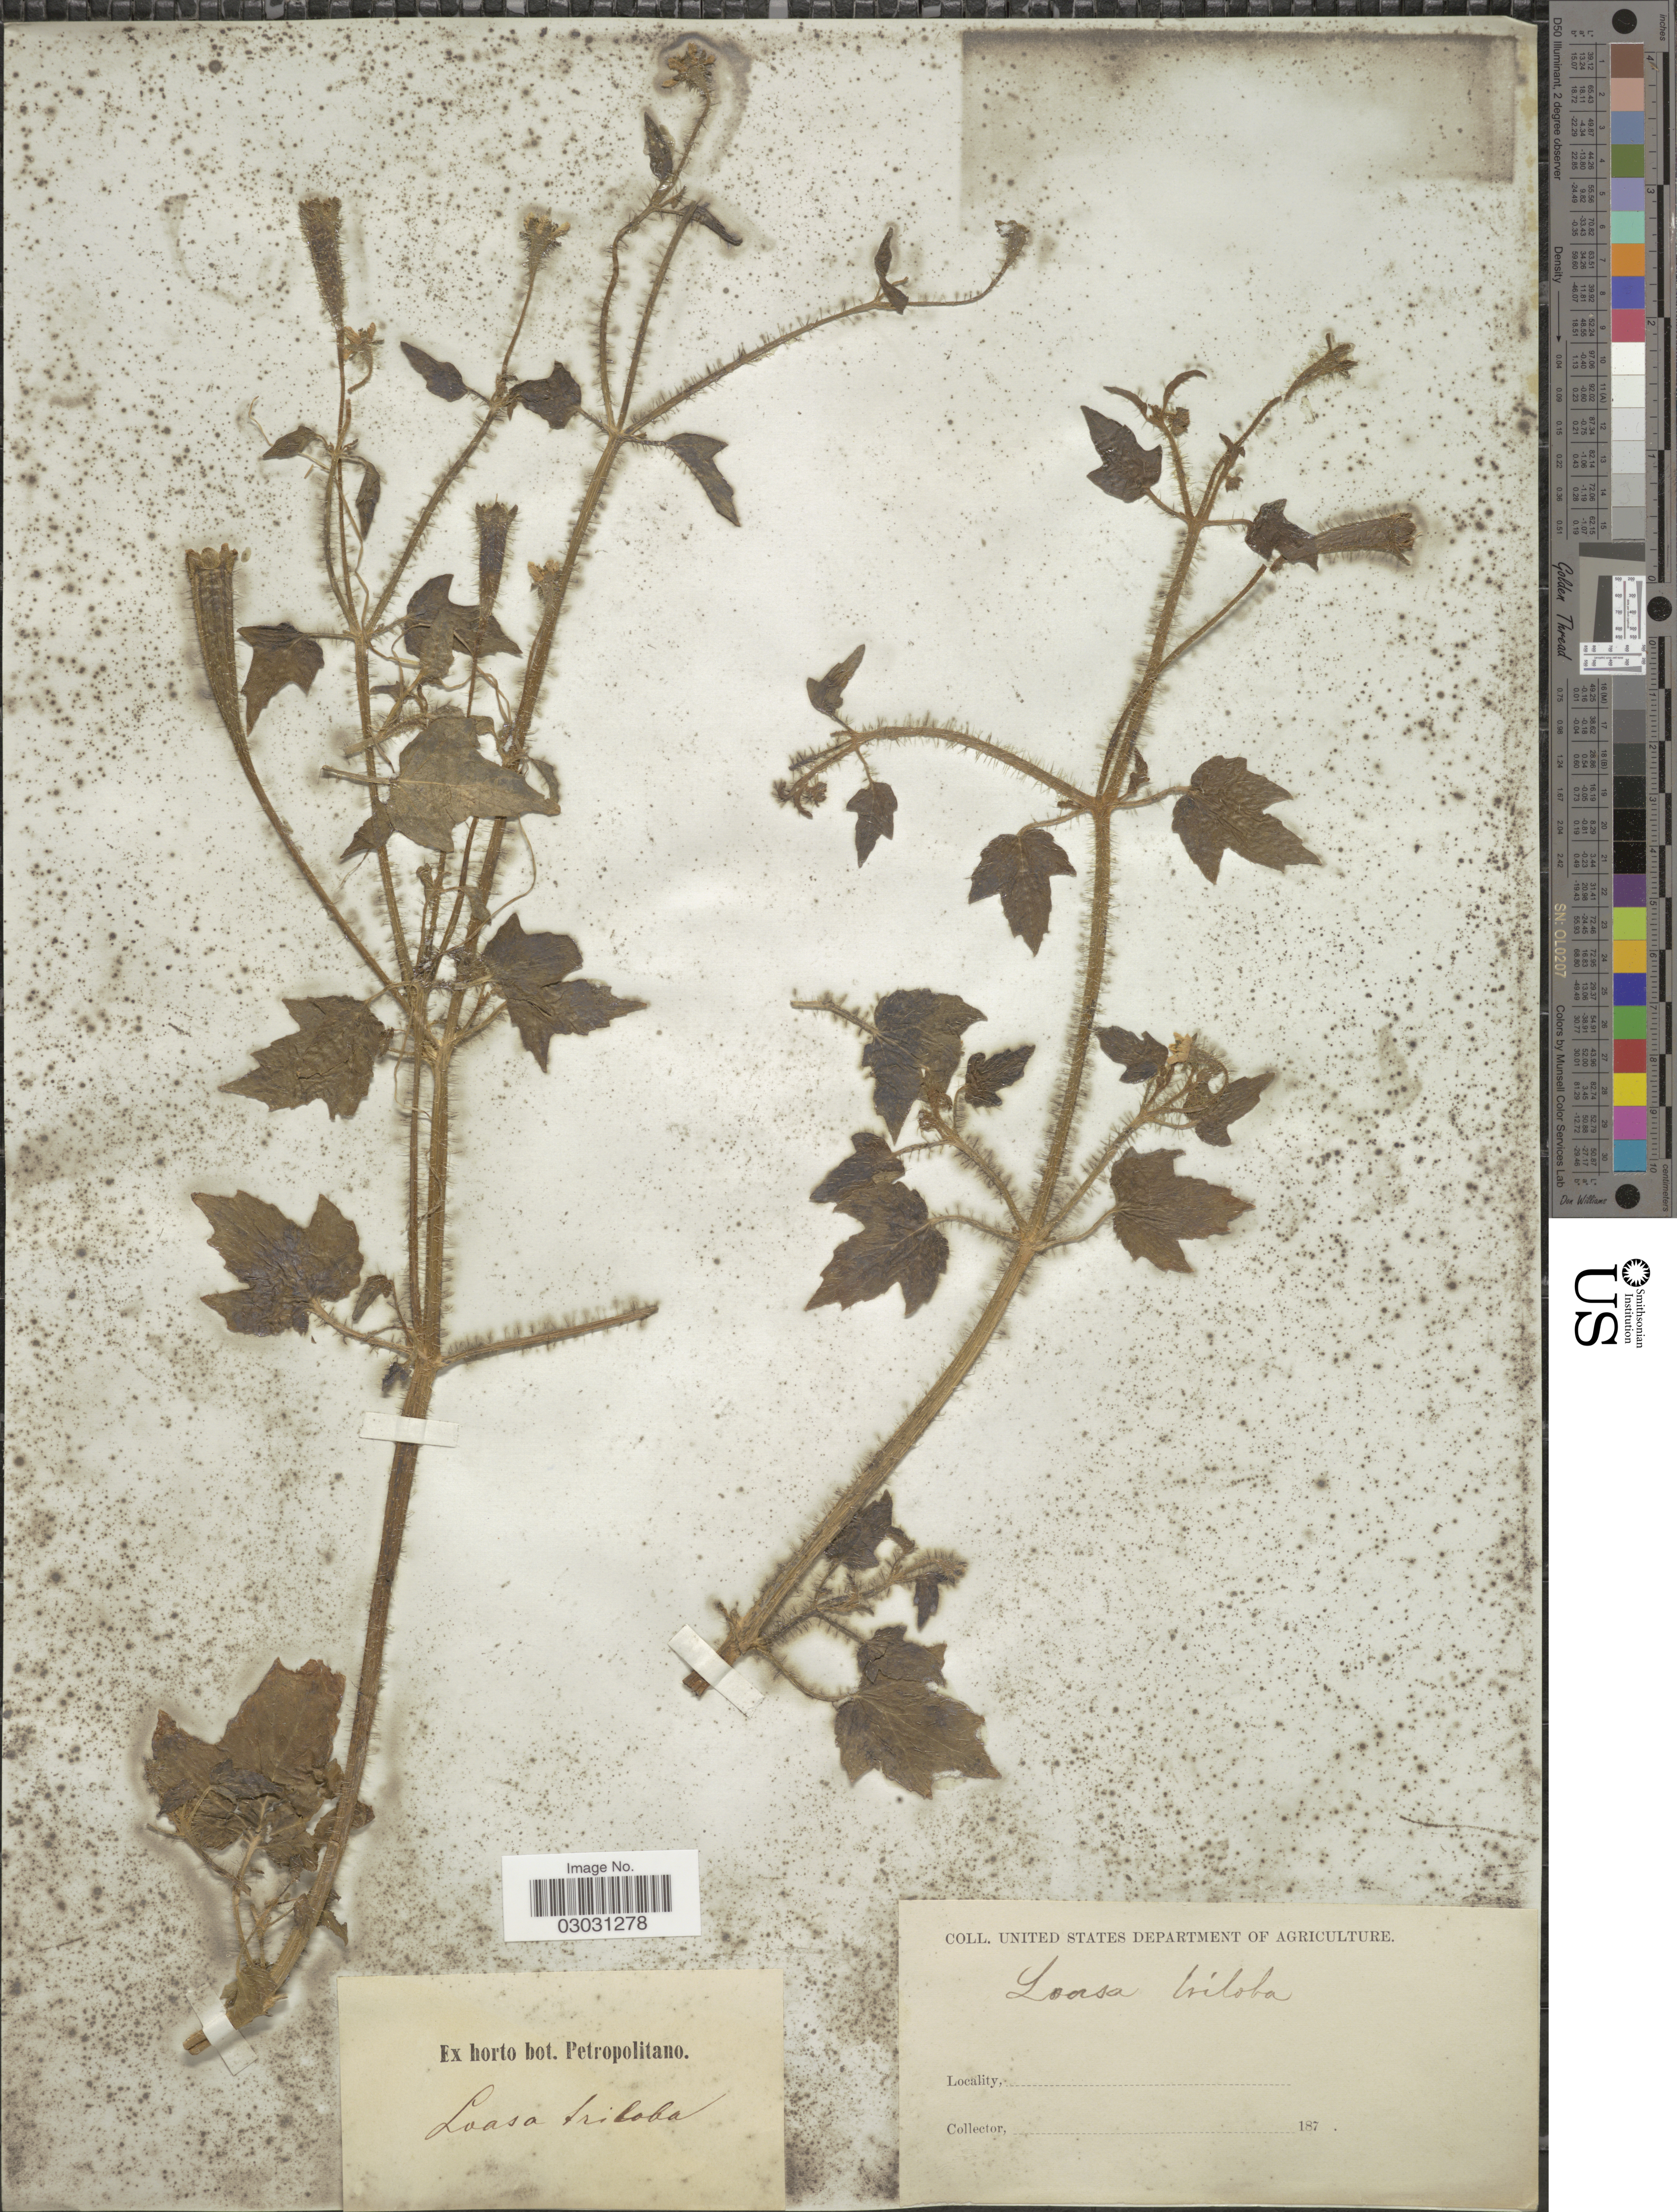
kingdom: Plantae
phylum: Tracheophyta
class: Magnoliopsida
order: Cornales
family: Loasaceae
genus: Loasa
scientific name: Loasa tricolor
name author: Ker Gawl.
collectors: ex herb. U. S. Department of Agriculture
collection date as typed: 187